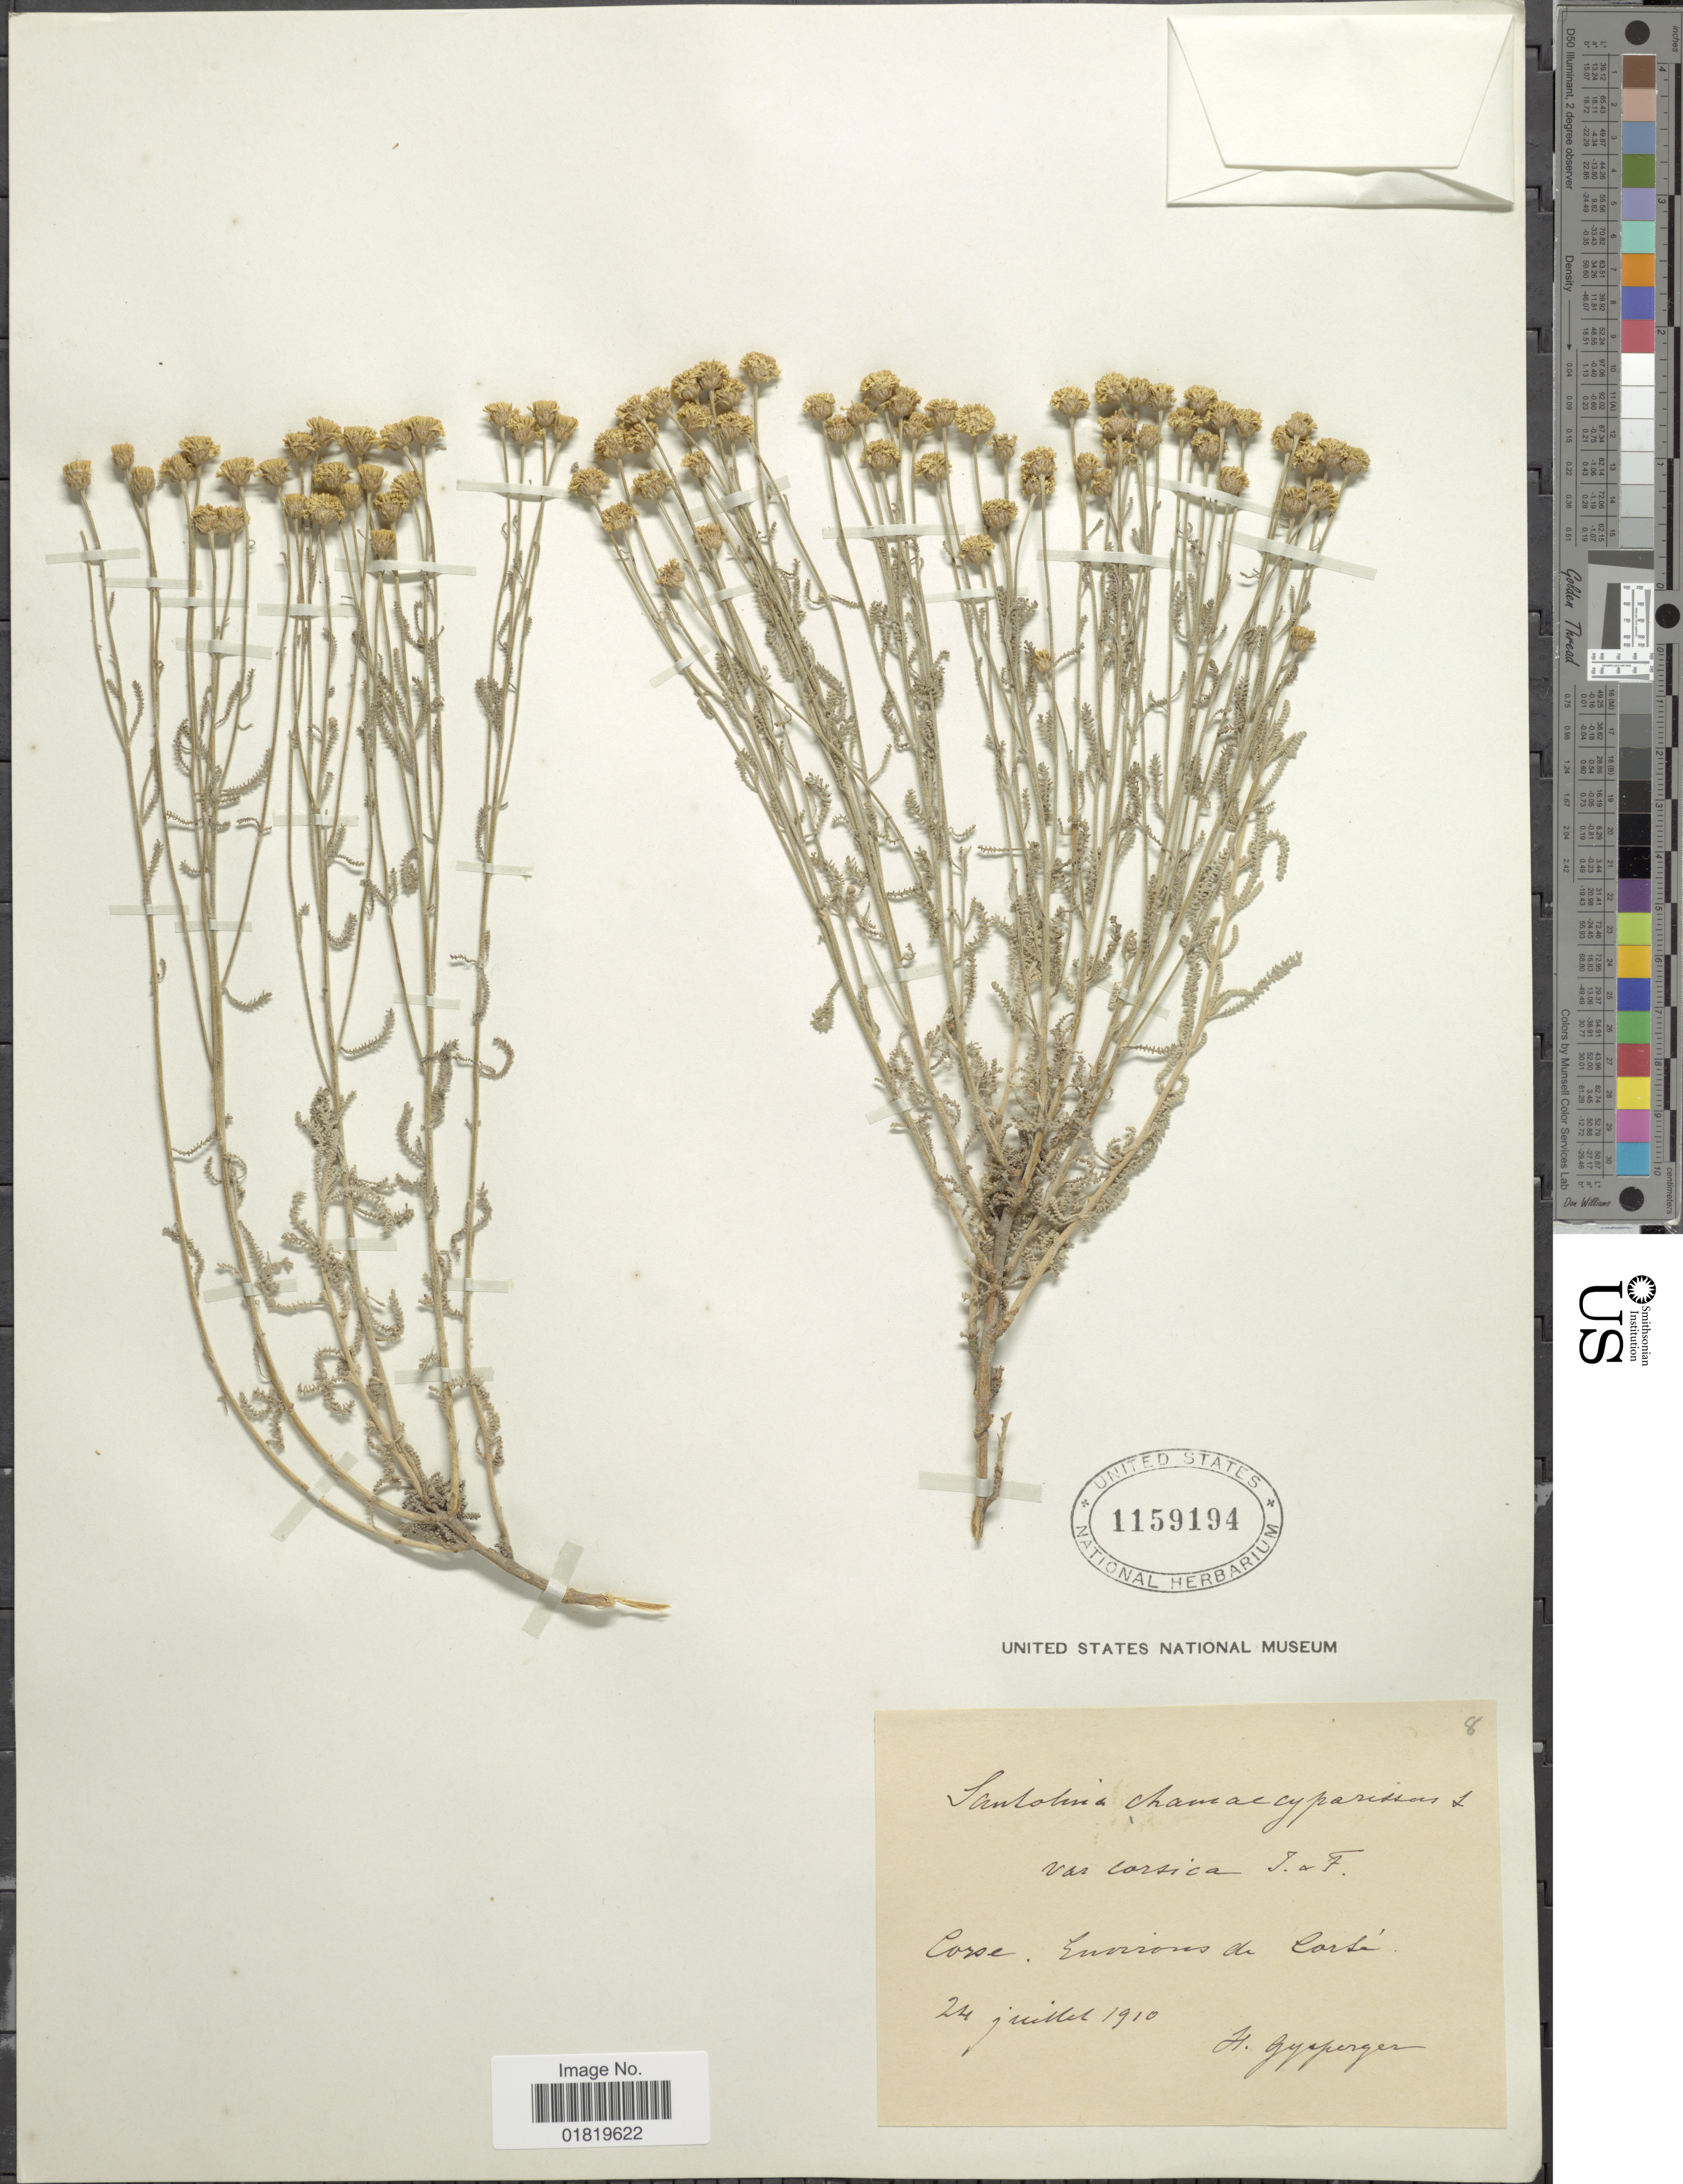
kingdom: Plantae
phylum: Tracheophyta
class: Magnoliopsida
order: Asterales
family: Asteraceae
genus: Santolina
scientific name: Santolina chamaecyparissus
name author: L.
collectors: H. Gysperger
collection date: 1910-07-24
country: France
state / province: Corsica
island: Corse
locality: Corse, Environs de Corsa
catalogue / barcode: US 1159194